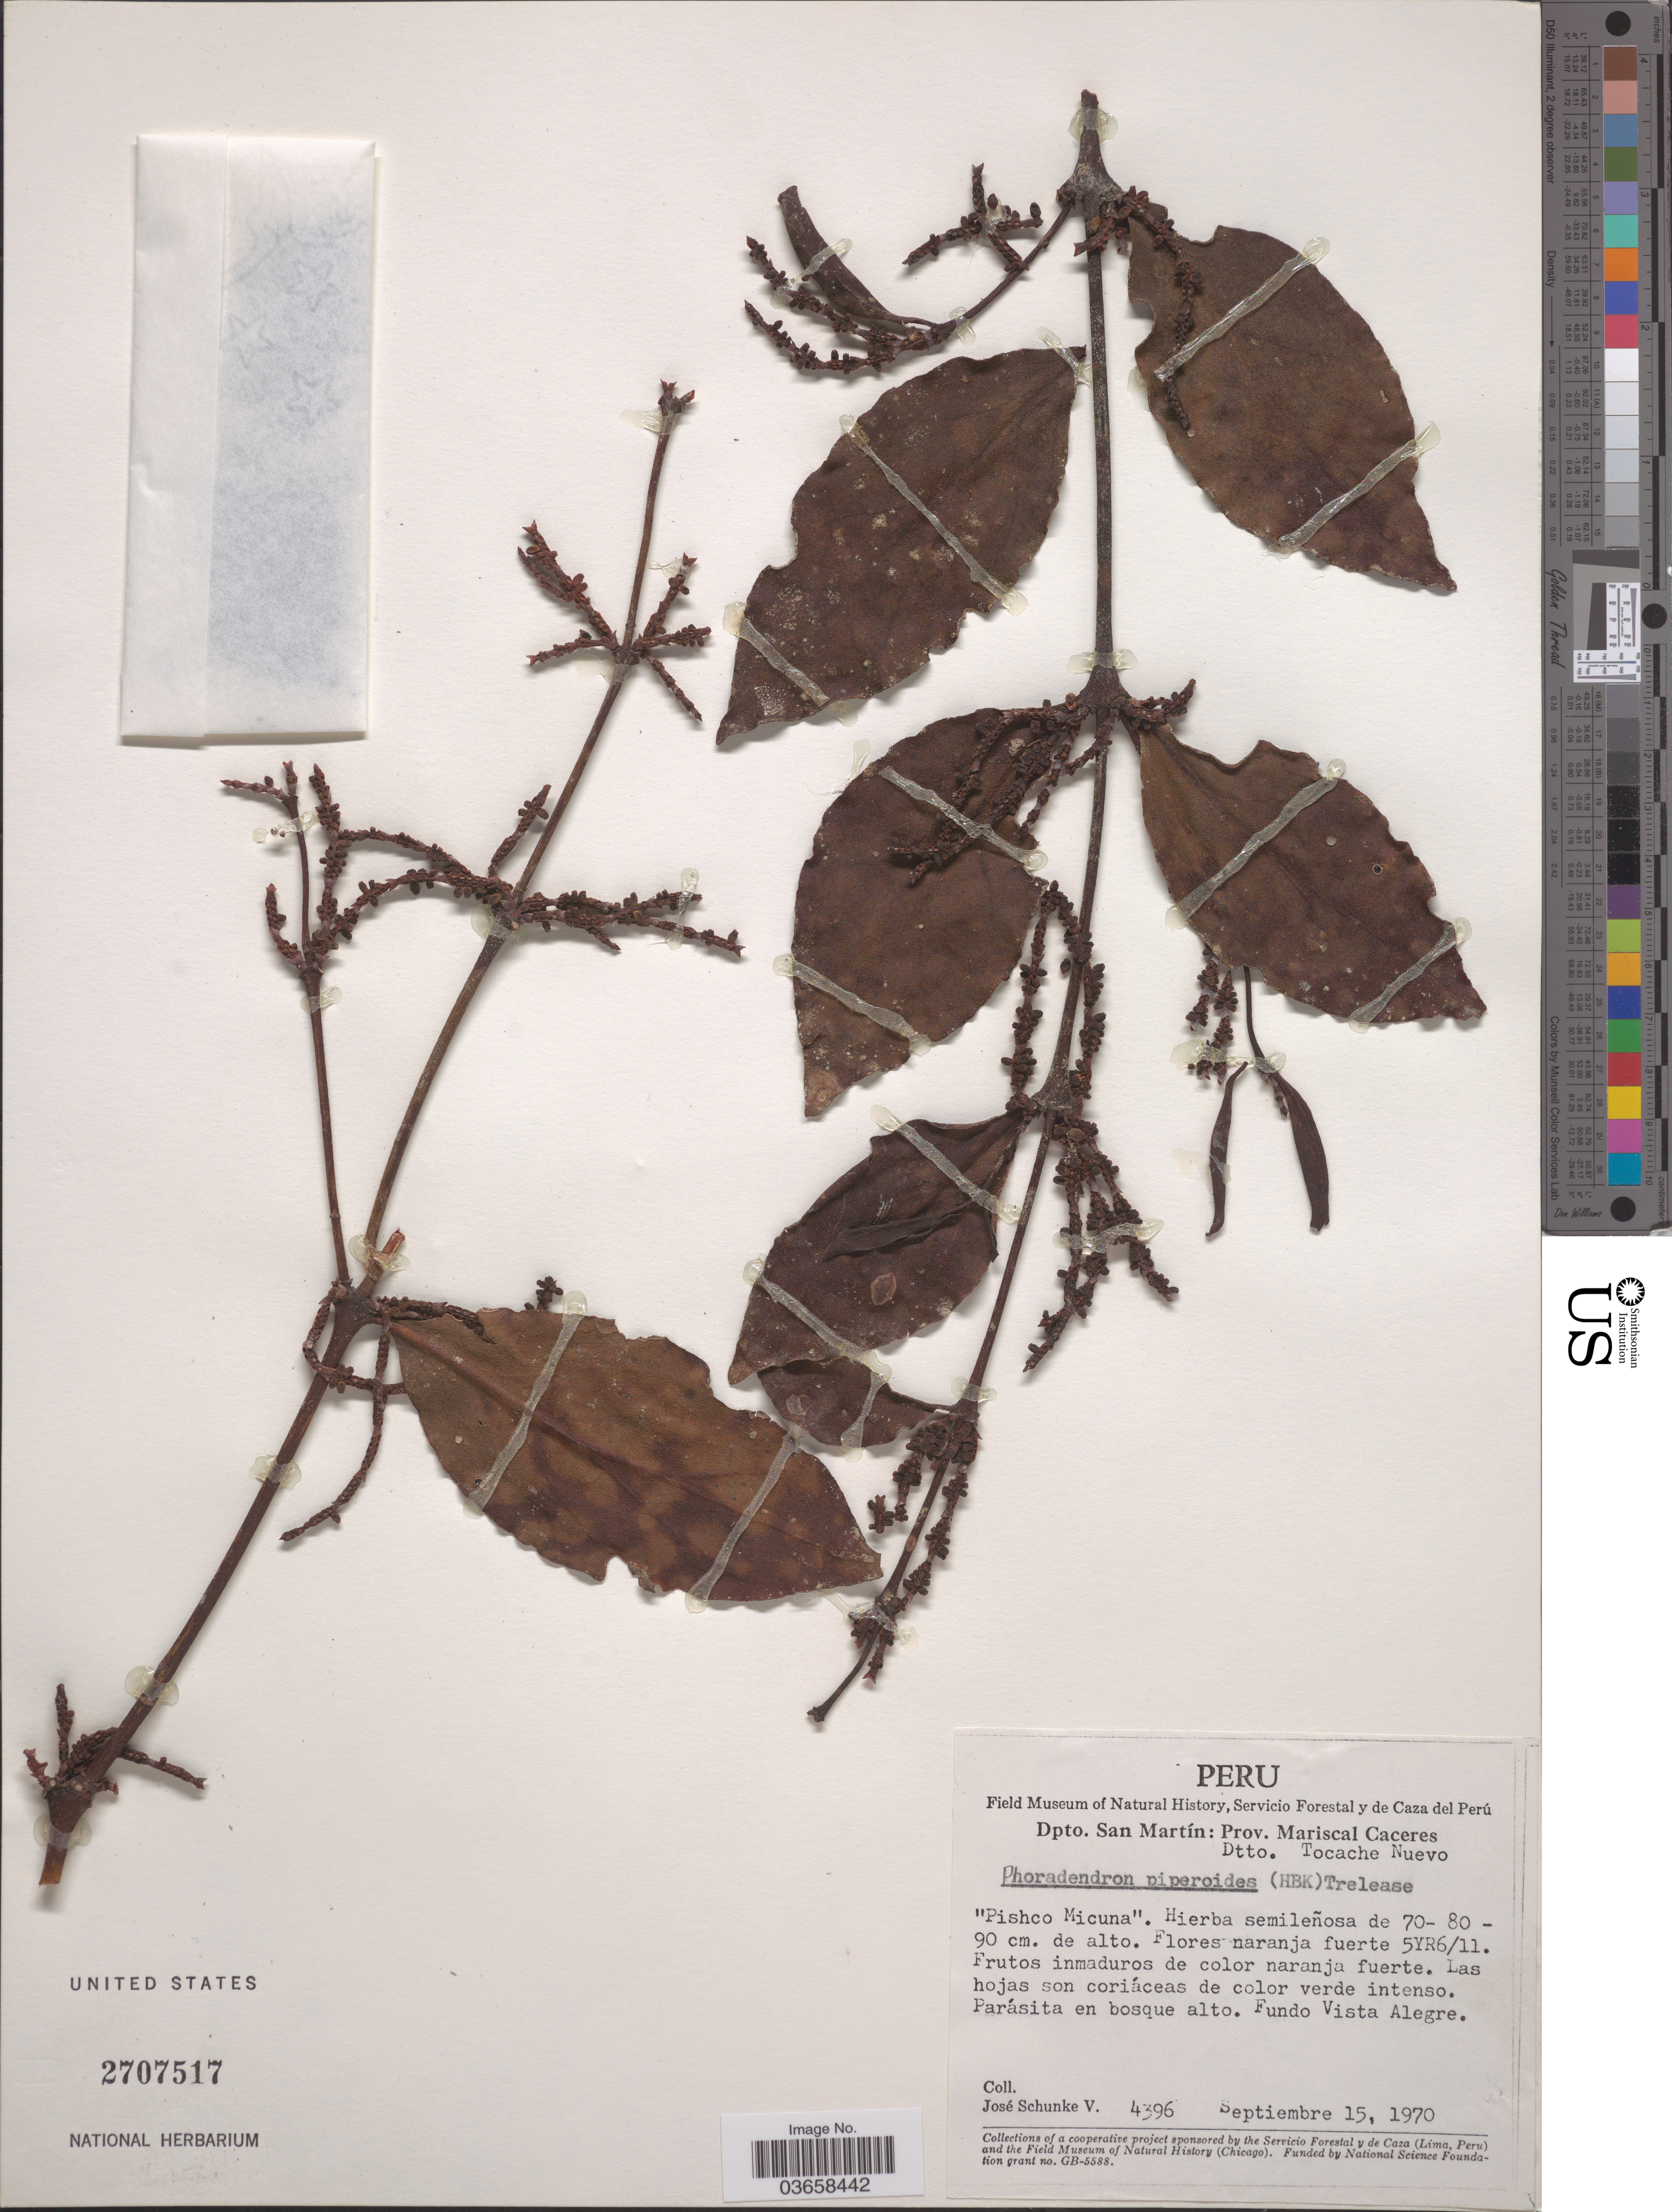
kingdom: Plantae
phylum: Tracheophyta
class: Magnoliopsida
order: Santalales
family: Viscaceae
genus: Phoradendron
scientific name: Phoradendron piperoides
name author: (Kunth) Trel.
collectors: J. Schunke Vigo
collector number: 4396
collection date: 1970-09-15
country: Peru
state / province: San Martín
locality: Dpto. San Martín: Prov. Mariscal Caceres, Dtto. Tocache Nuevo. Fundo Vista Alegre.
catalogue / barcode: US 2707517